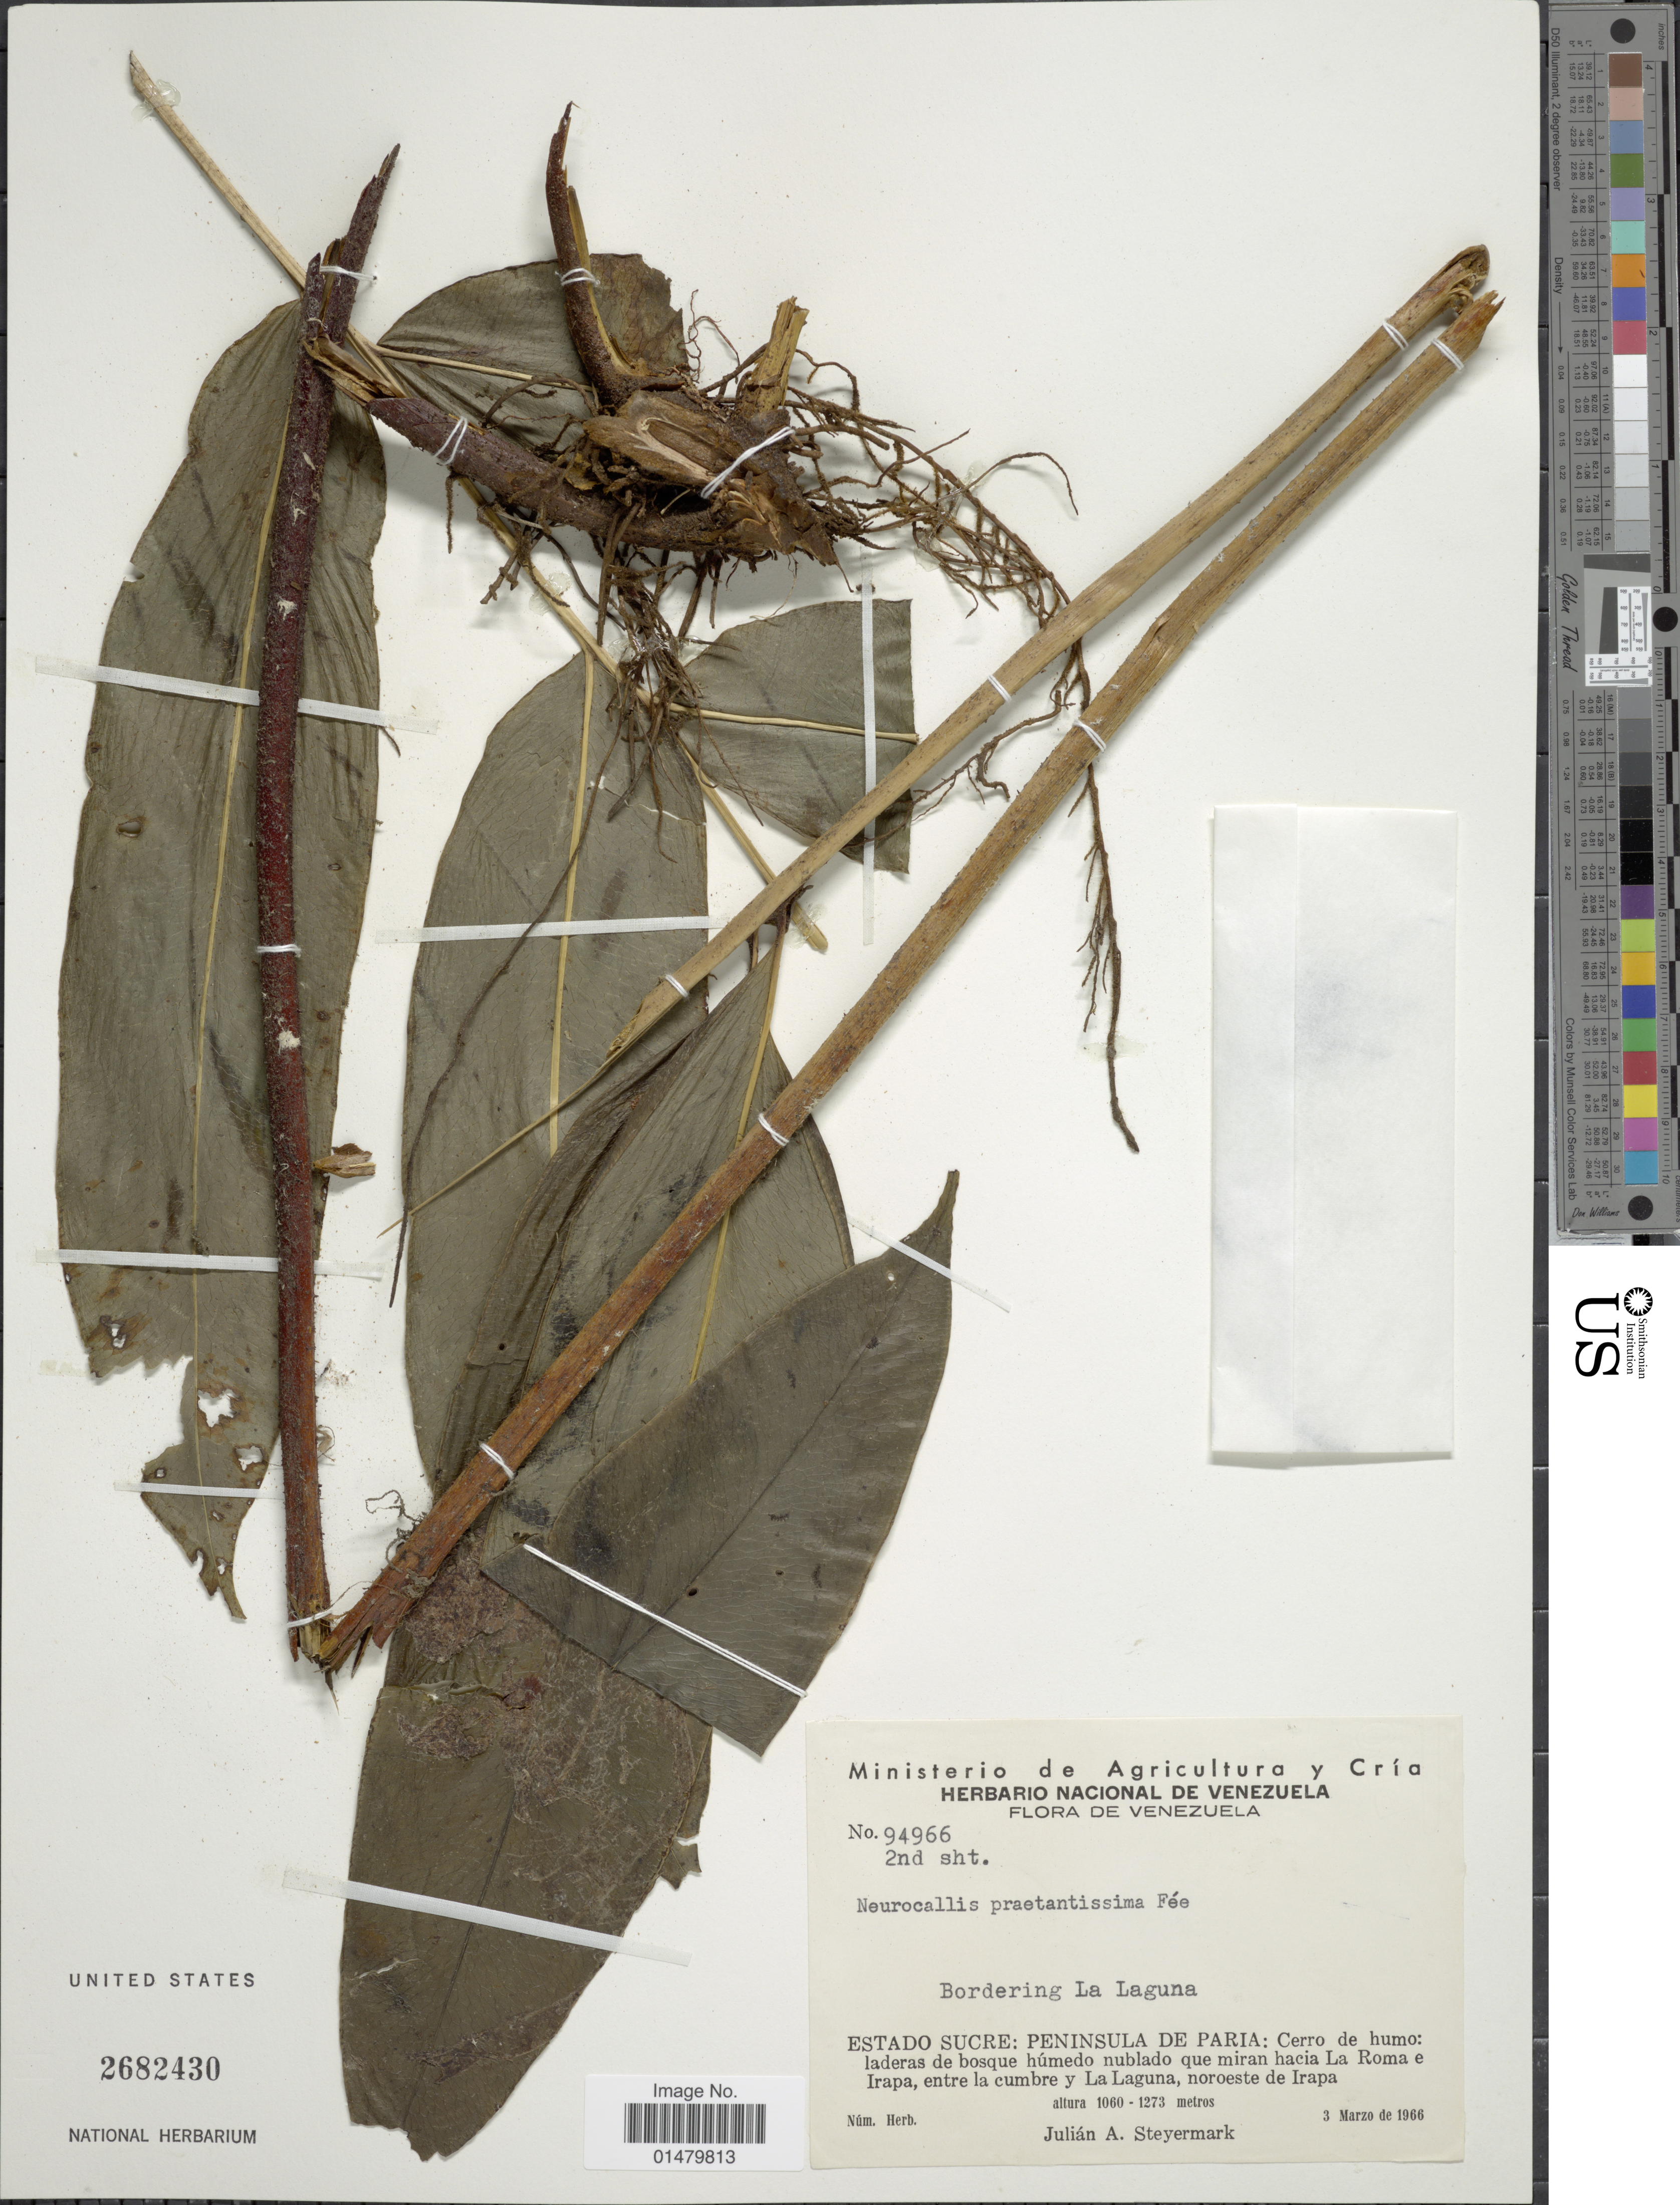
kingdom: Plantae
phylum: Tracheophyta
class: Polypodiopsida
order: Polypodiales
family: Pteridaceae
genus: Pteris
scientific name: Pteris praestantissima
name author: (Bory ex Fée) Christenh.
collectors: J. Steyermark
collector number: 94966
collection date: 1966-03-03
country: Venezuela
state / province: Sucre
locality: Estado Sucre: Peninsula de Paria: Cerro de humo: laderas de bosque humedo nublado que miran hacia La Roma e Irapa, entre la cumbre y La Laguna, noroeste de Irapa.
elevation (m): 1060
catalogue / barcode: US 2682430